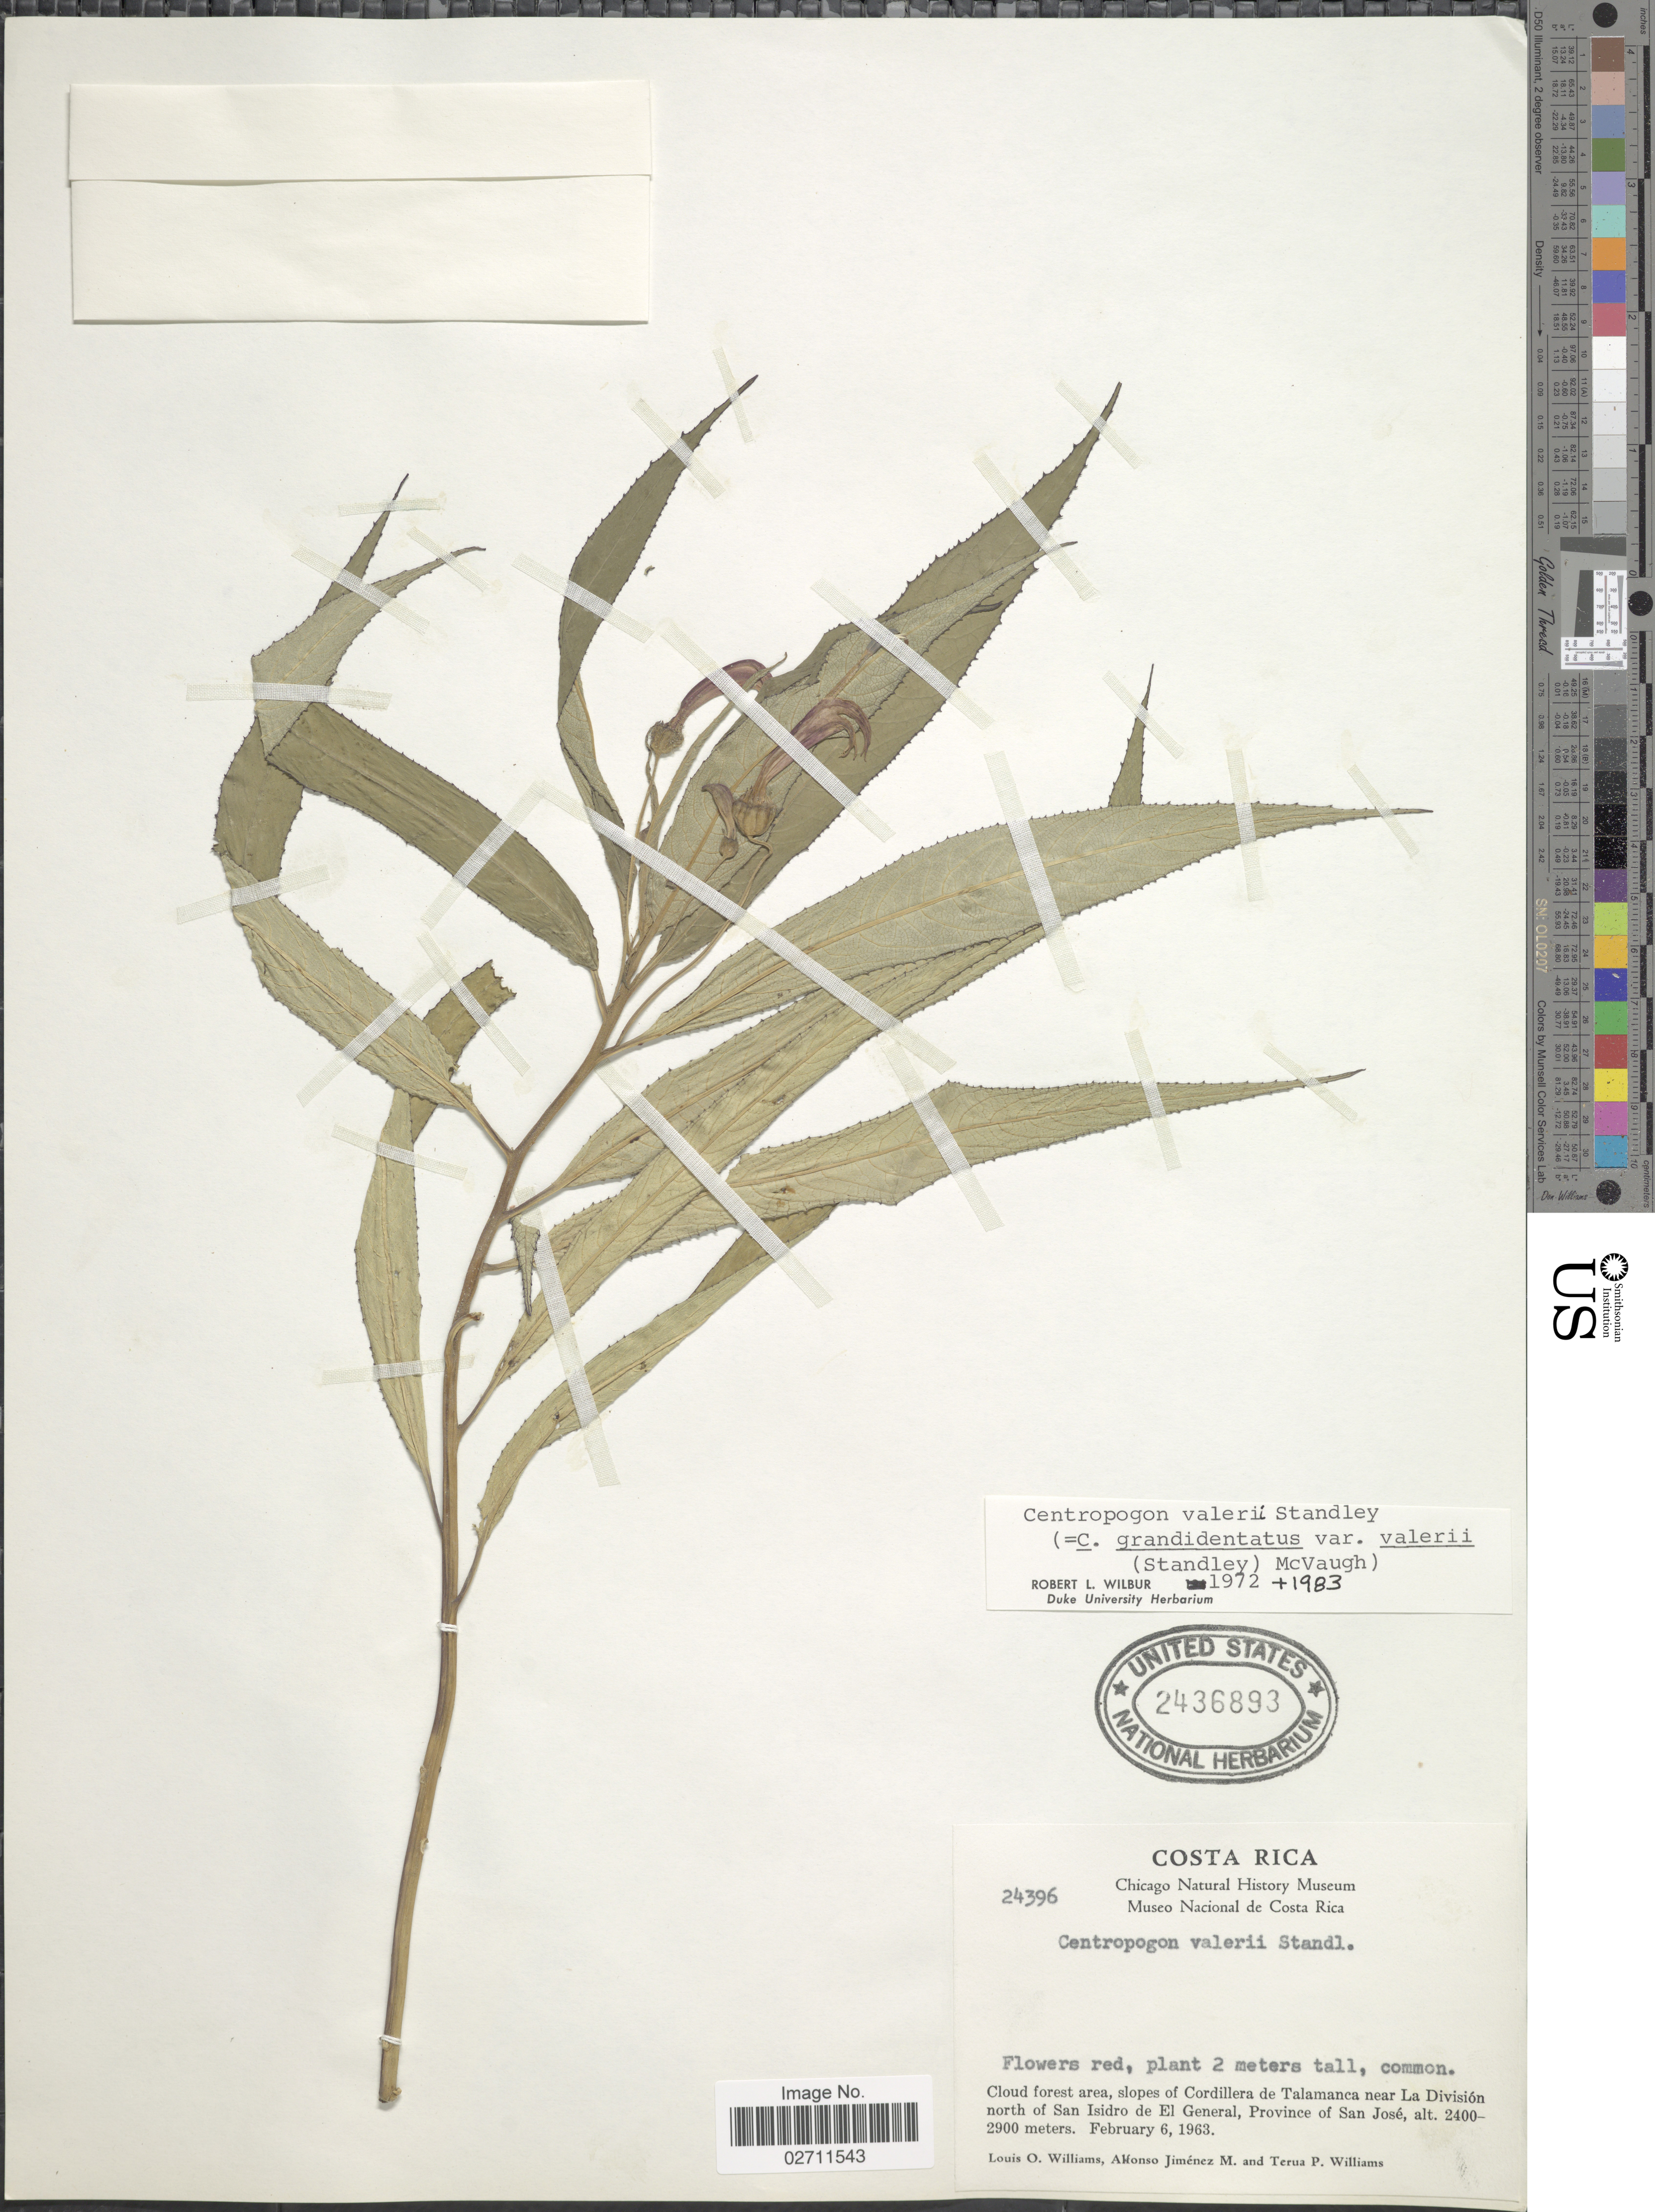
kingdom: Plantae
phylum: Tracheophyta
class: Magnoliopsida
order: Asterales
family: Campanulaceae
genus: Centropogon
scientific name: Centropogon valerii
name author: Standl.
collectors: L. O. Williams, A. Jimenez M. & T. P. Williams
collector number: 24396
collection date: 1963-02-06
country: Costa Rica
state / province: San José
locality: Slopes of Cordillera de Talamanca near La Division north of San Isidro de El General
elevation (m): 2400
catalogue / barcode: US 2436893